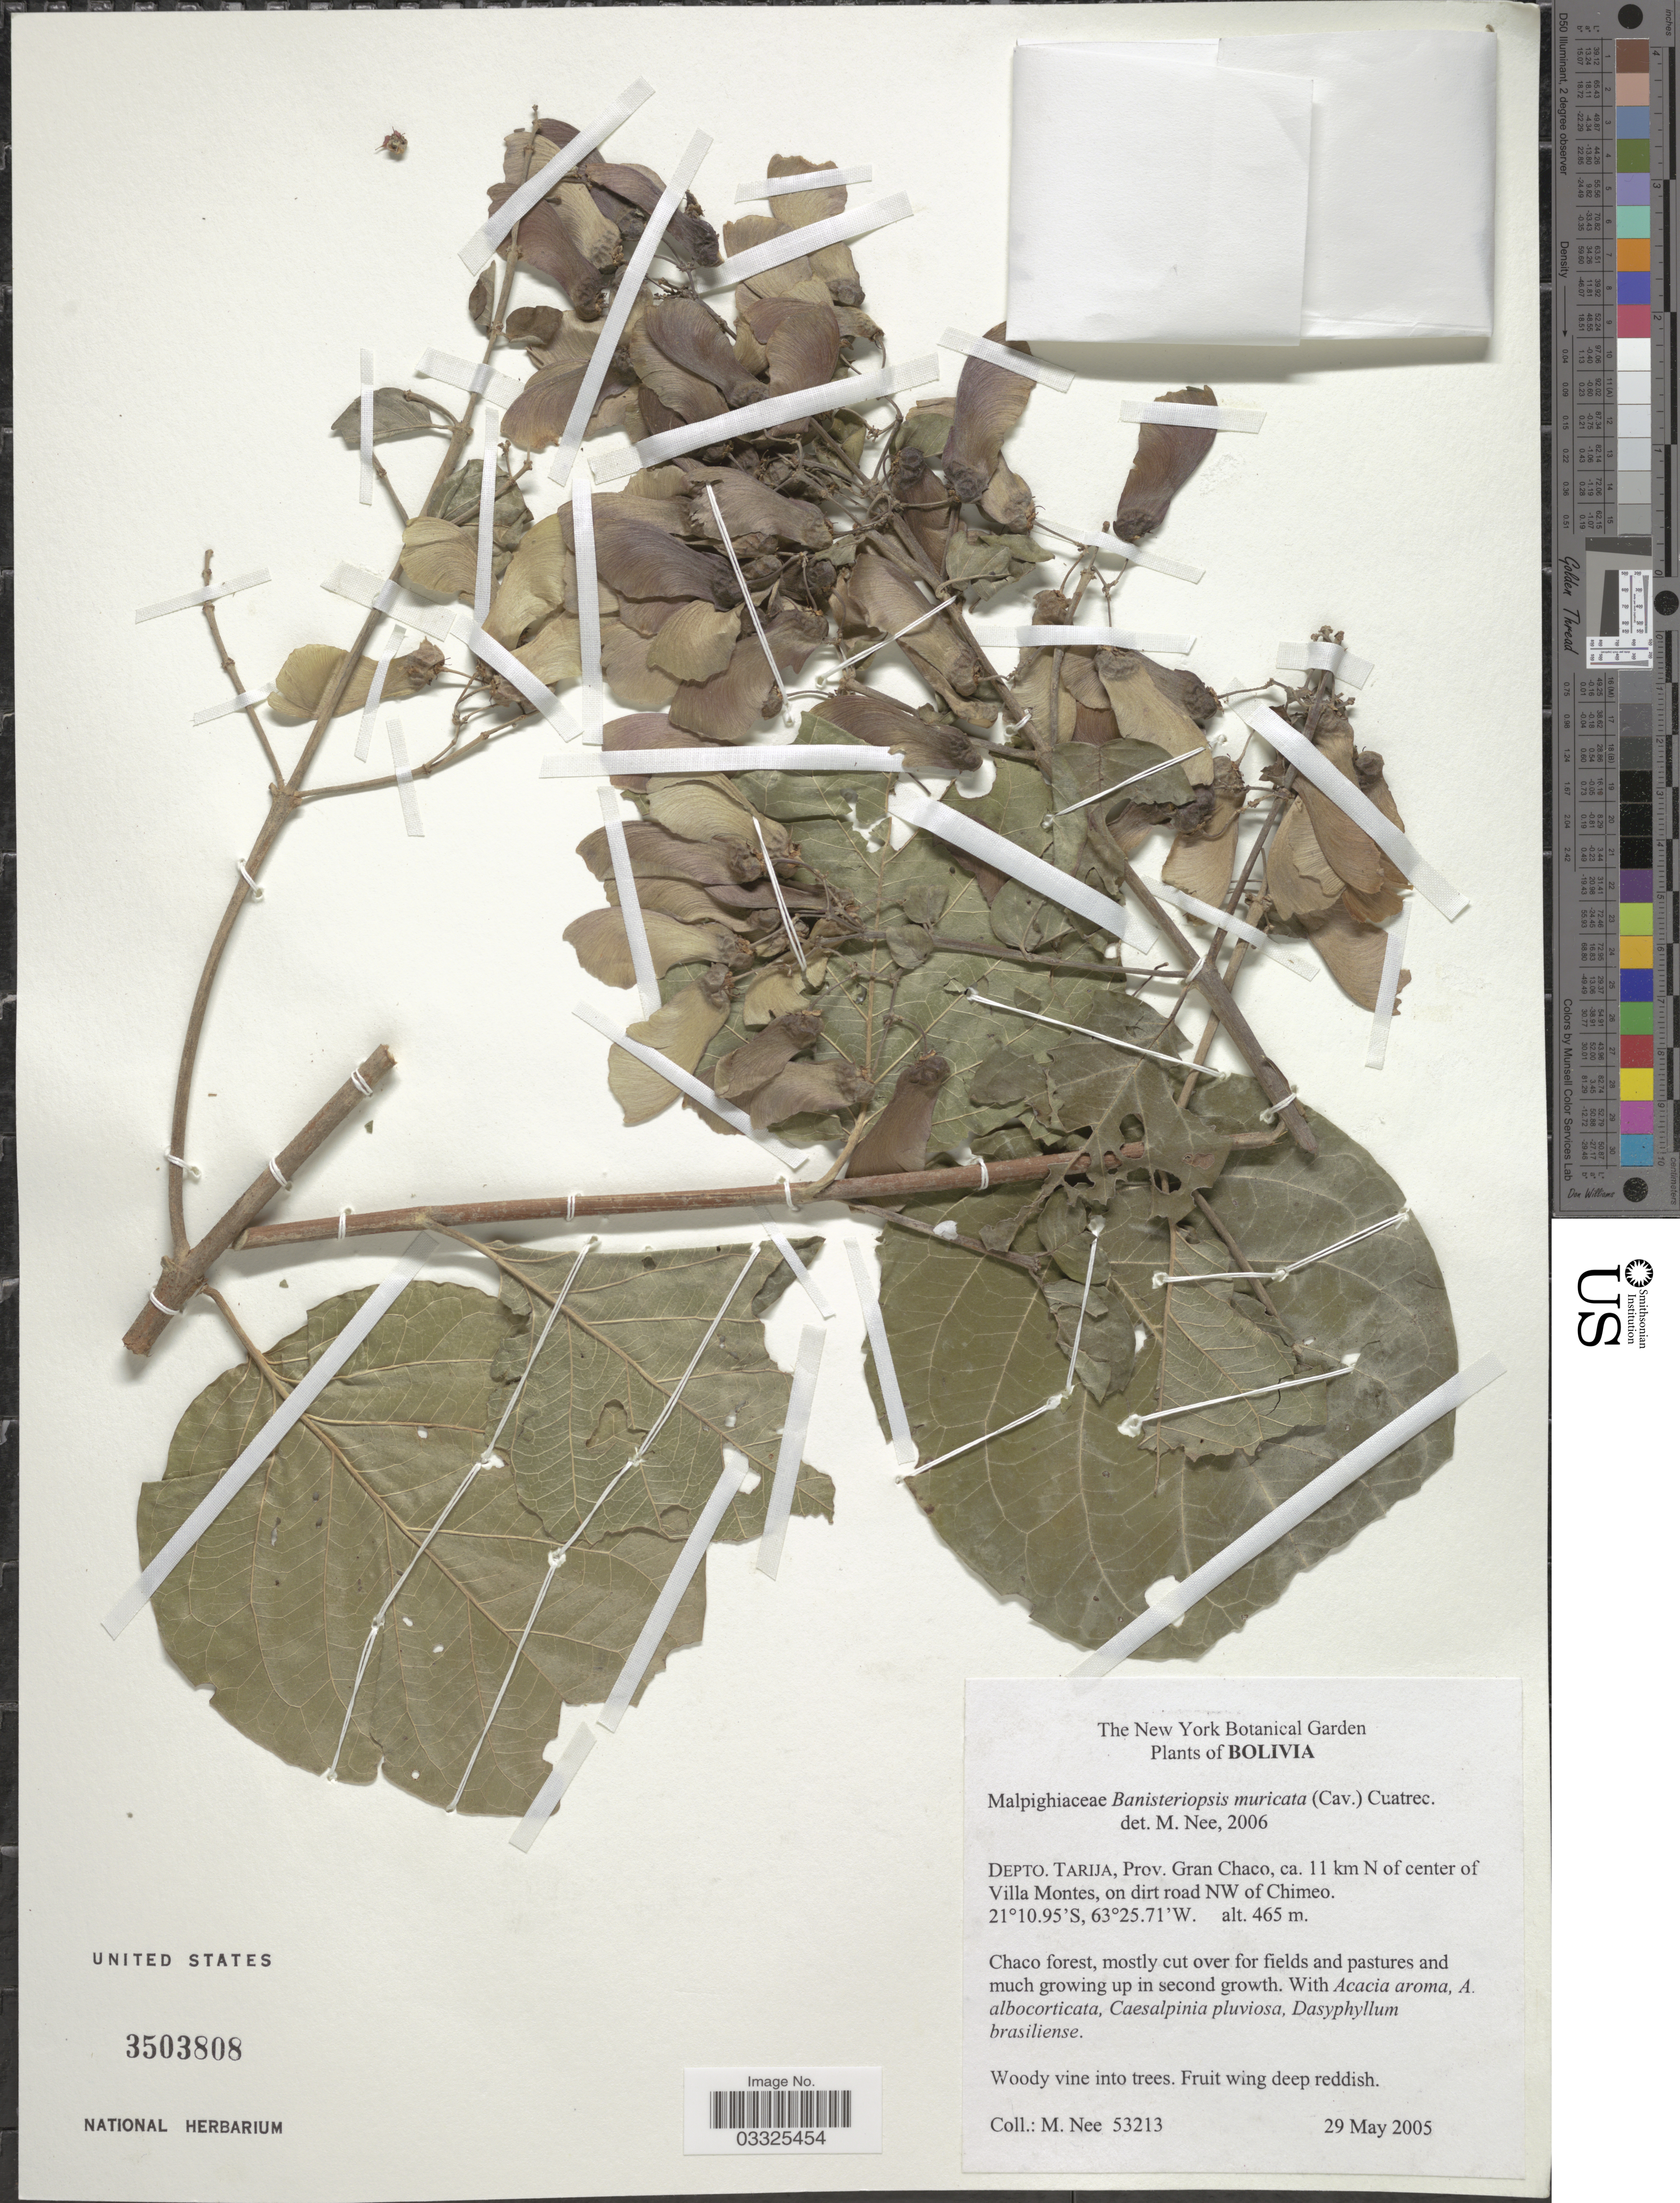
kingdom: Plantae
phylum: Tracheophyta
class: Magnoliopsida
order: Malpighiales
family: Malpighiaceae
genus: Banisteriopsis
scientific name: Banisteriopsis muricata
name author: (Cav.) Cuatrec.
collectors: M. Nee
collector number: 53213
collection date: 2005-05-29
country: Bolivia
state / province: Tarija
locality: Prov. Gran Chaco, ca. 11 km N of center of Villa Montes, on dirt road NW of Chimeo.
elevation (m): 465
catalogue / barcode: US 3503808